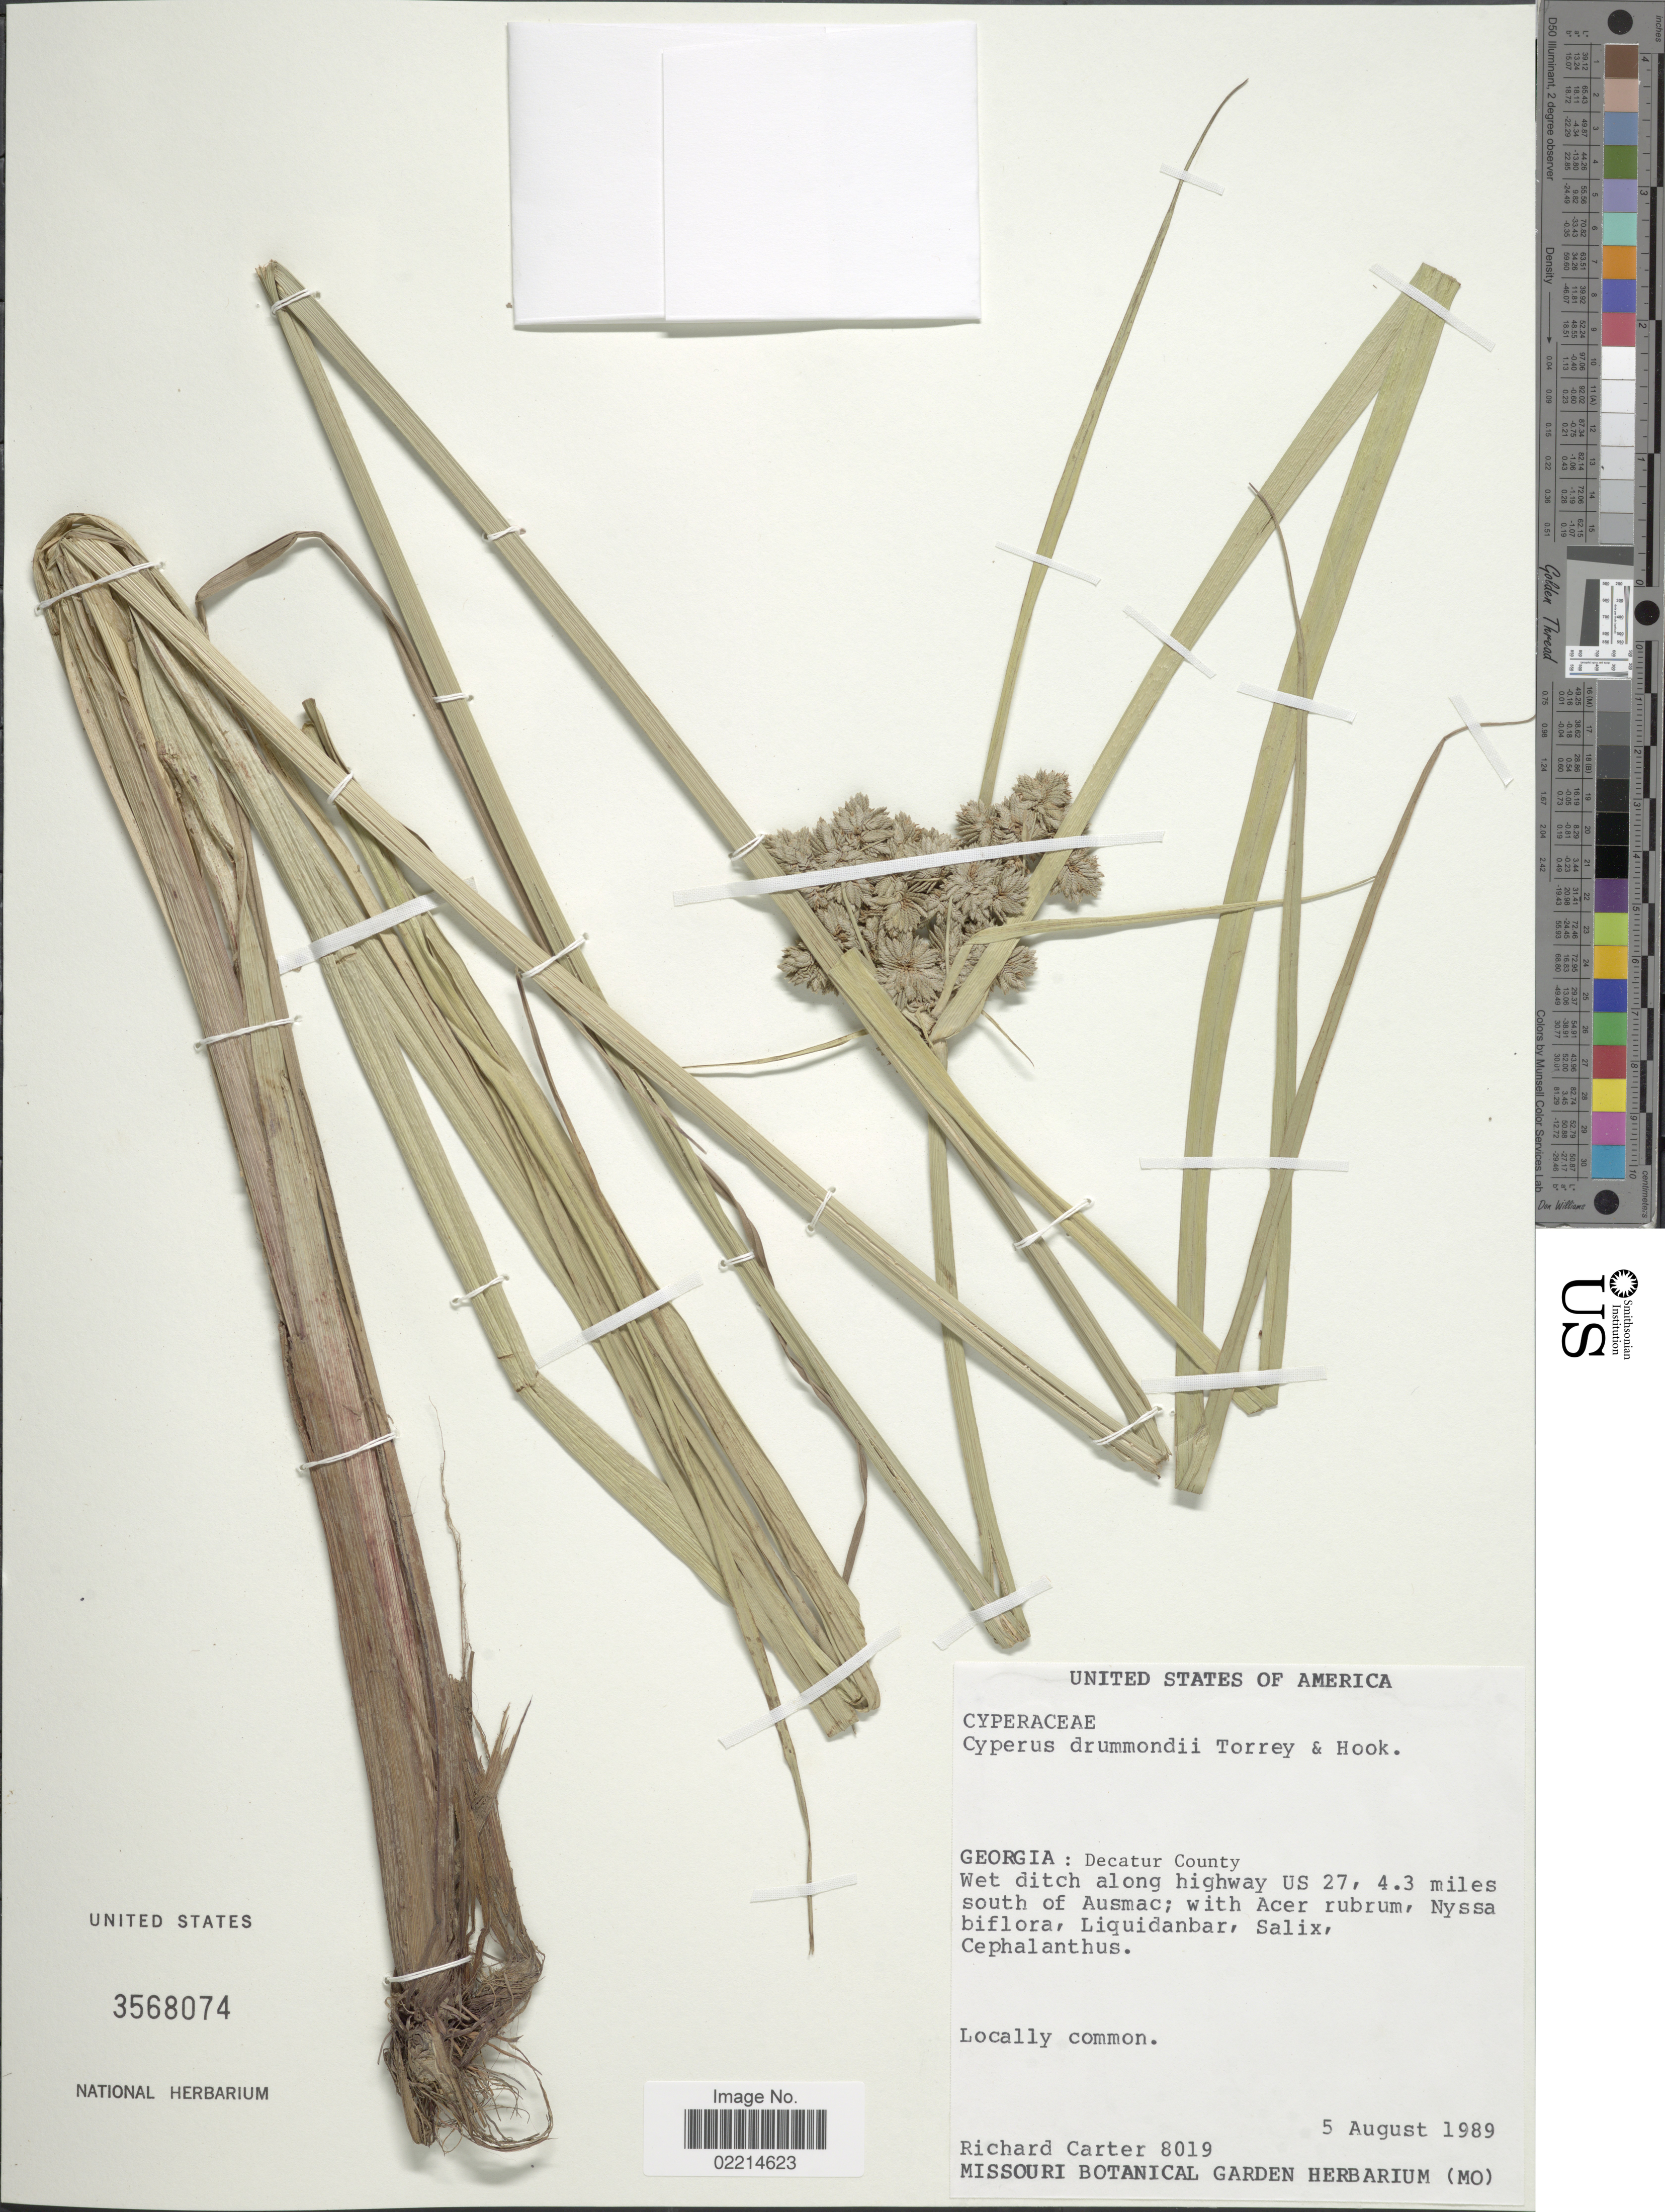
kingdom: Plantae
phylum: Tracheophyta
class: Liliopsida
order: Poales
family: Cyperaceae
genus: Cyperus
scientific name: Cyperus drummondii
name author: Torr. & Hook.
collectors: R. Carter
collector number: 8019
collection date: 1989-08-05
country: United States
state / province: Georgia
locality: Decatur County. Wet ditch along highway US 27, 4.3 miles south of Ausmac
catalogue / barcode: US 3568074